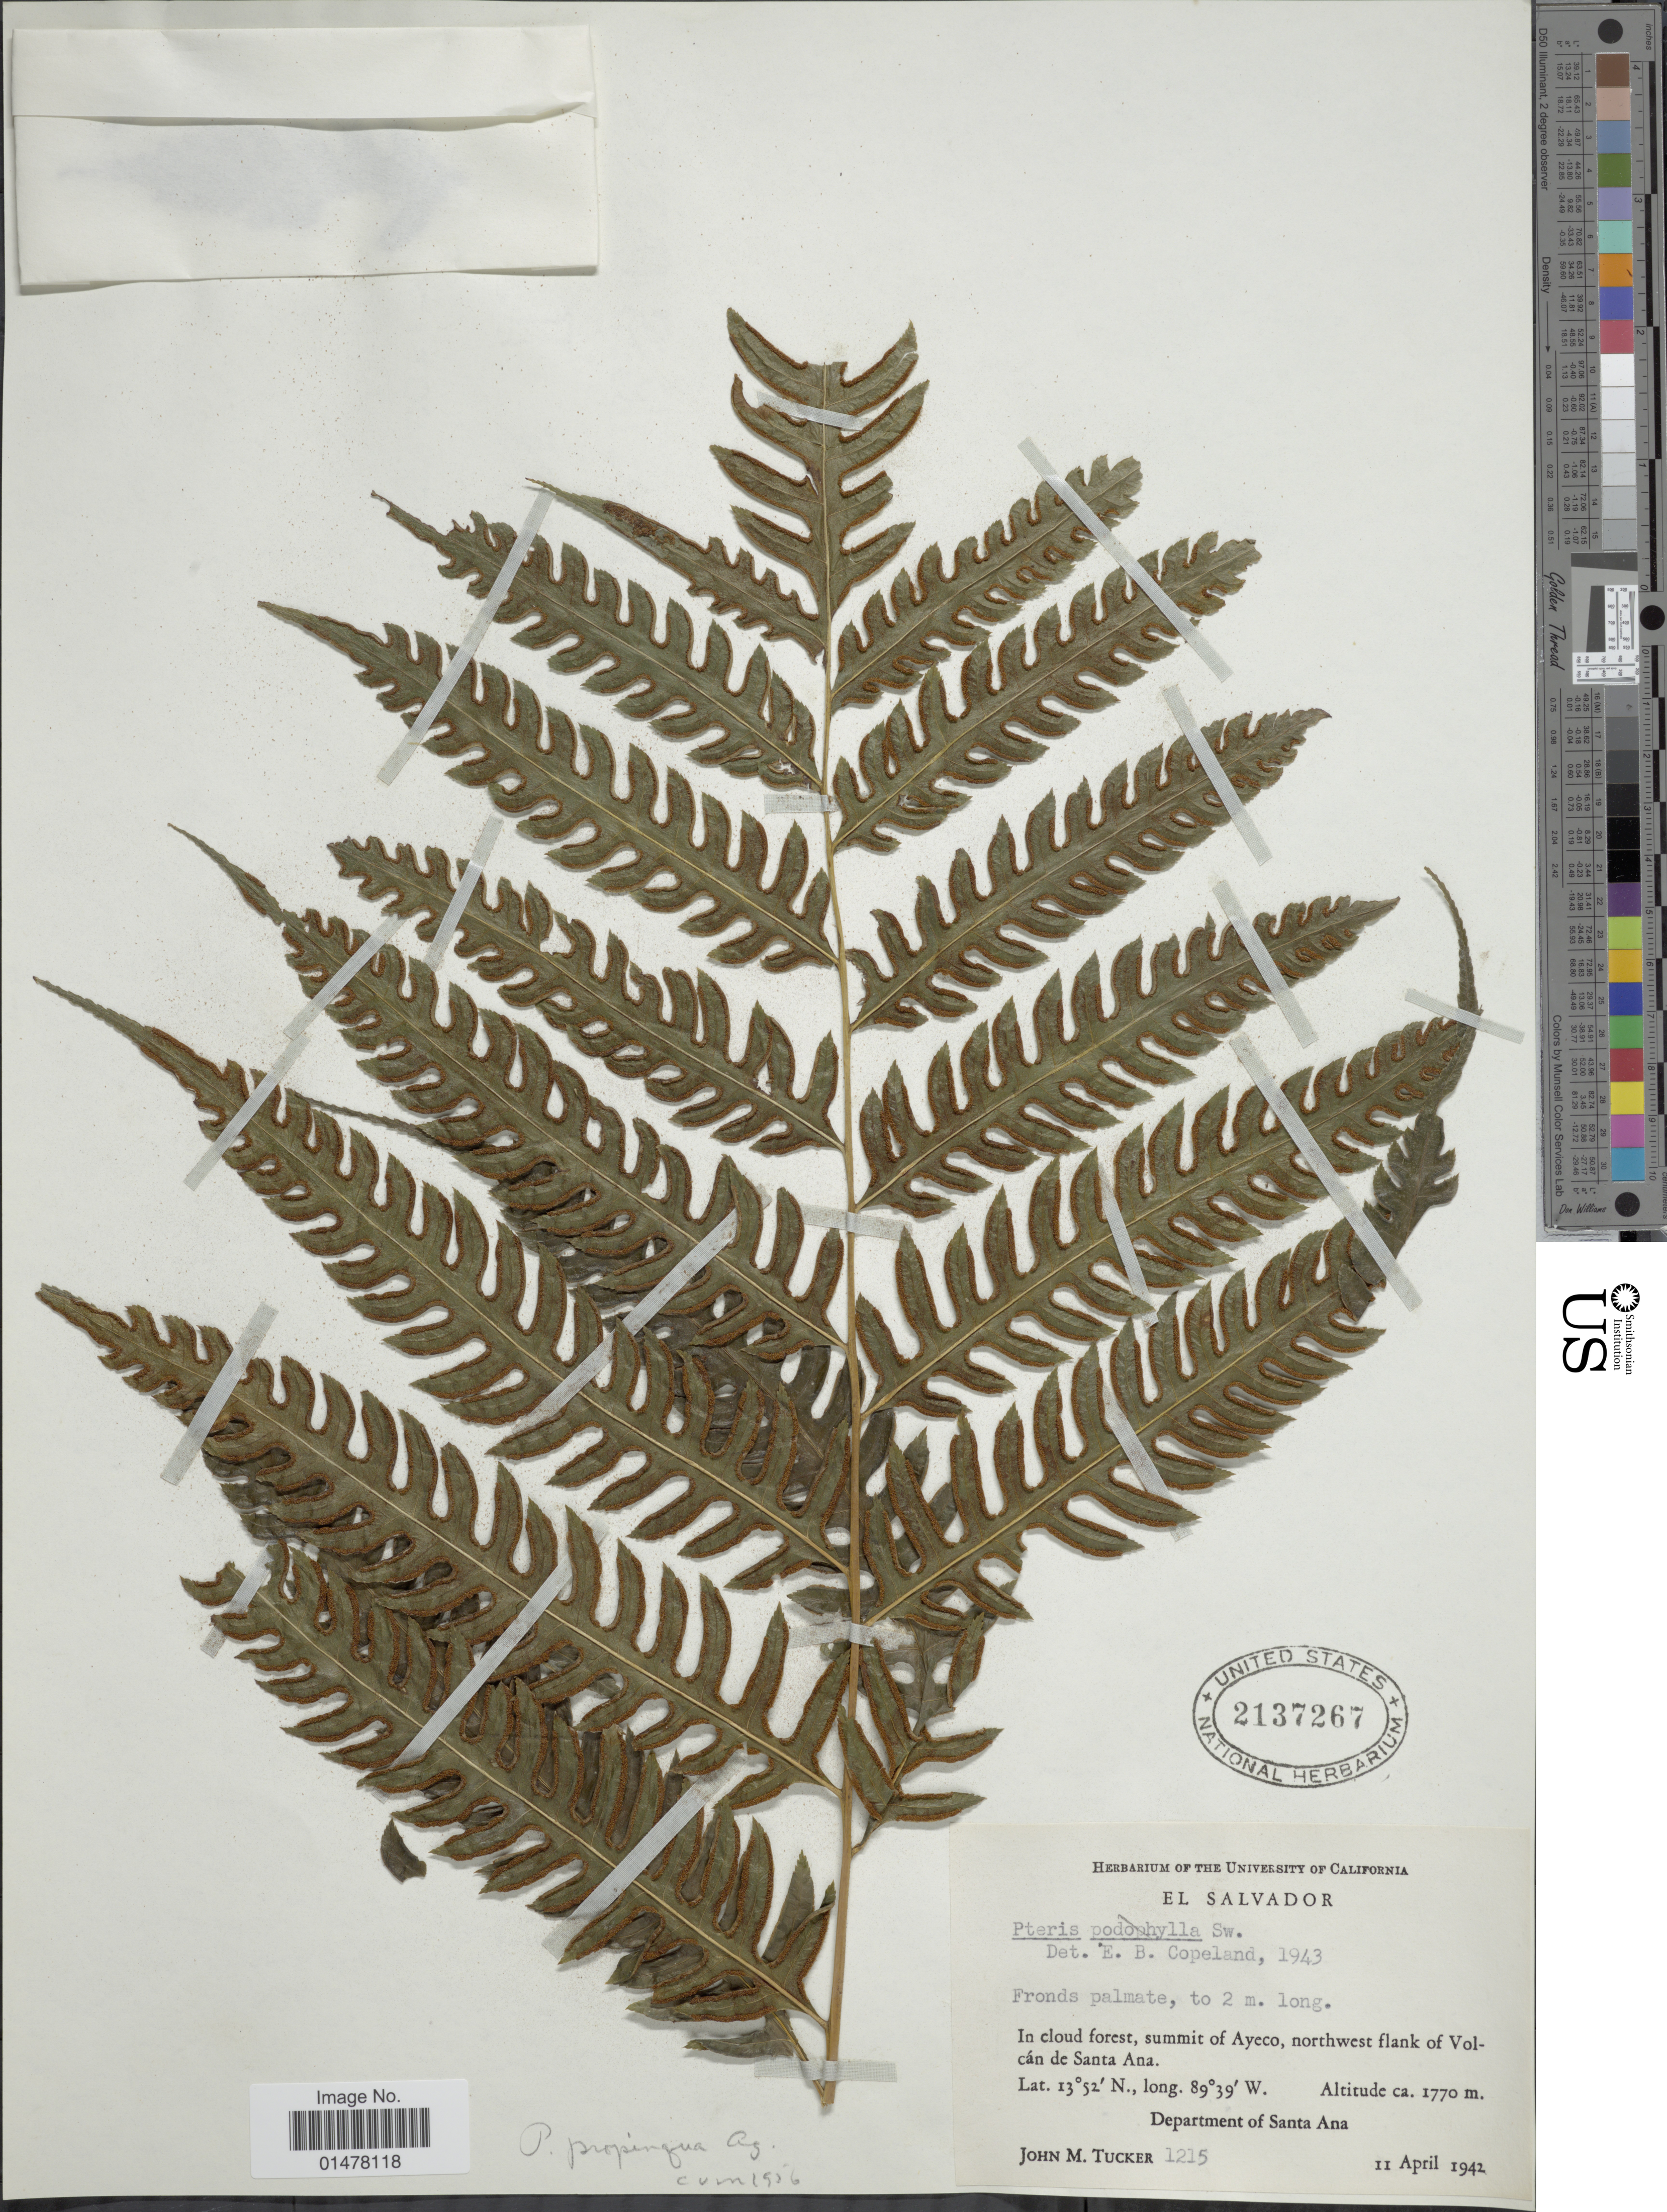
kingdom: Plantae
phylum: Tracheophyta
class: Polypodiopsida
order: Polypodiales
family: Pteridaceae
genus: Pteris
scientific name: Pteris propinqua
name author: J. Agardh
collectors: J. M. Tucker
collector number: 1215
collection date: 1942-04-11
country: El Salvador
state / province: Santa Ana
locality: El Salvador, In cloud forest, summit of Ayeco, northwest flank of Volcan de Santa Ana, Department of Santa Ana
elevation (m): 1770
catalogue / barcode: US 2137267